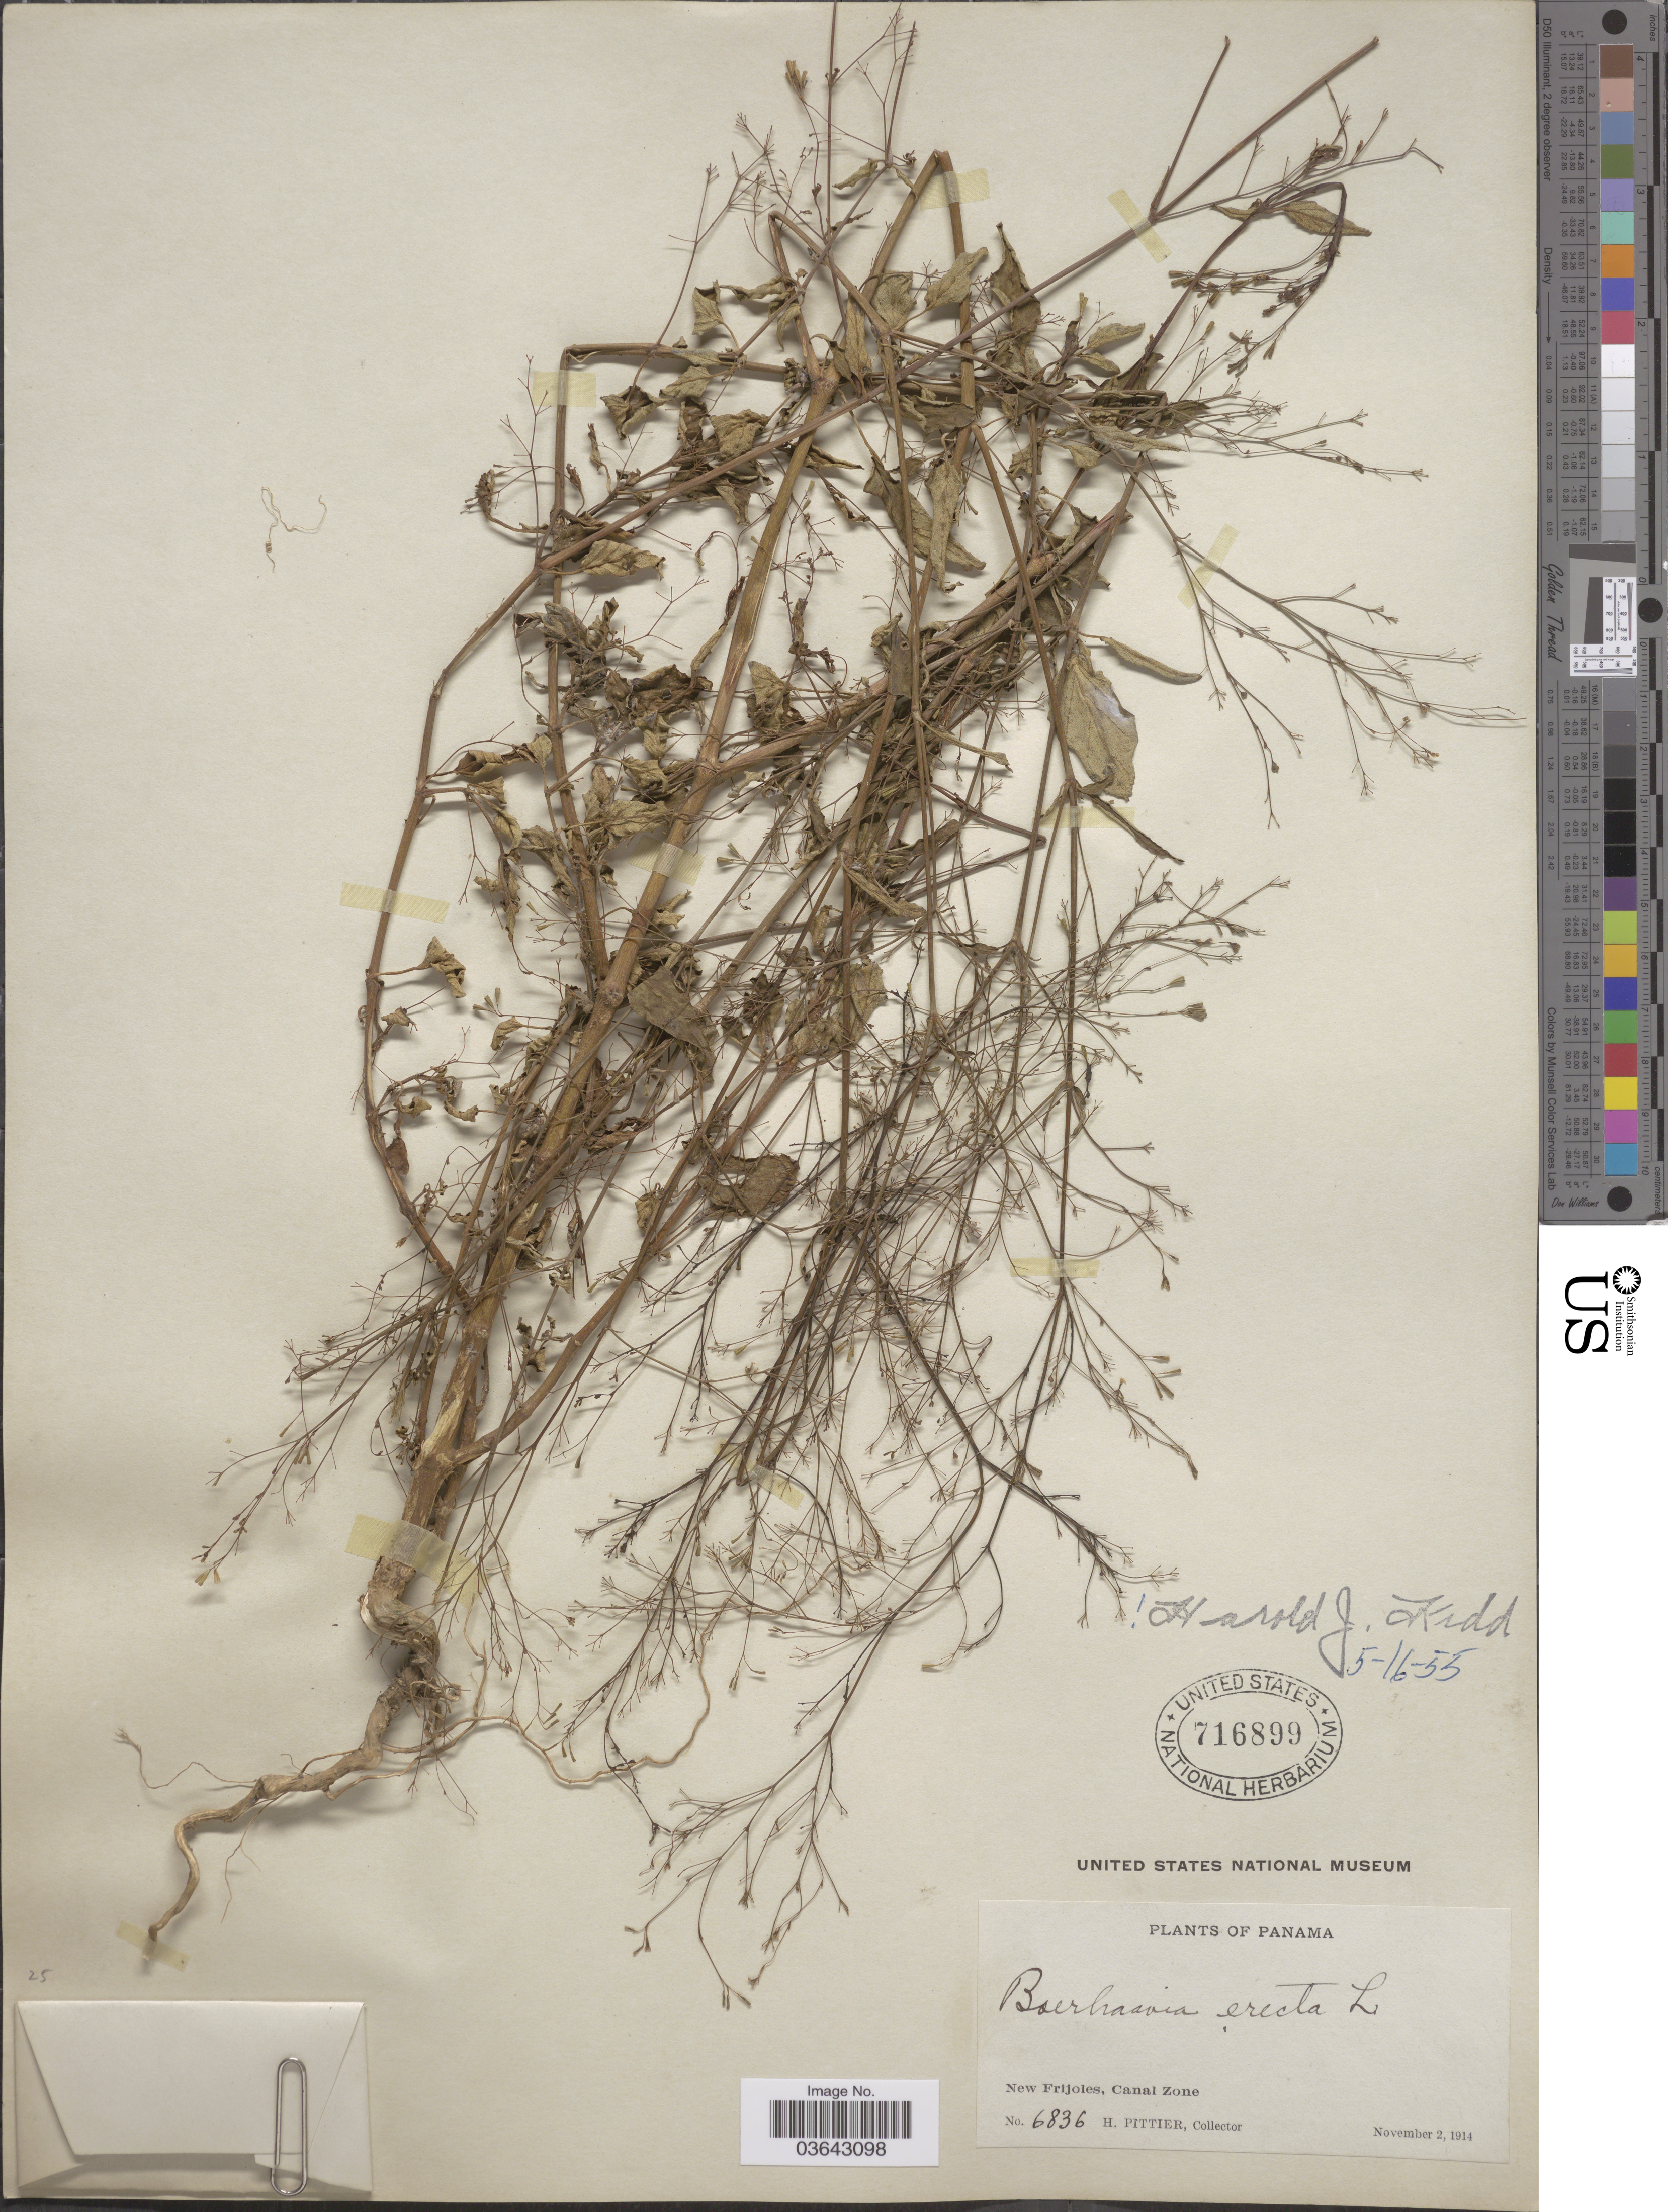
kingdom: Plantae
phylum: Tracheophyta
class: Magnoliopsida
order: Caryophyllales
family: Nyctaginaceae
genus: Boerhavia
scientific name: Boerhavia erecta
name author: L.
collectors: H. F. Pittier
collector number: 6836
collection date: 1914-11-02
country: Panama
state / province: Colón / Panamá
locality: New Frijoles, Canal Zone.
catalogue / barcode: US 716899